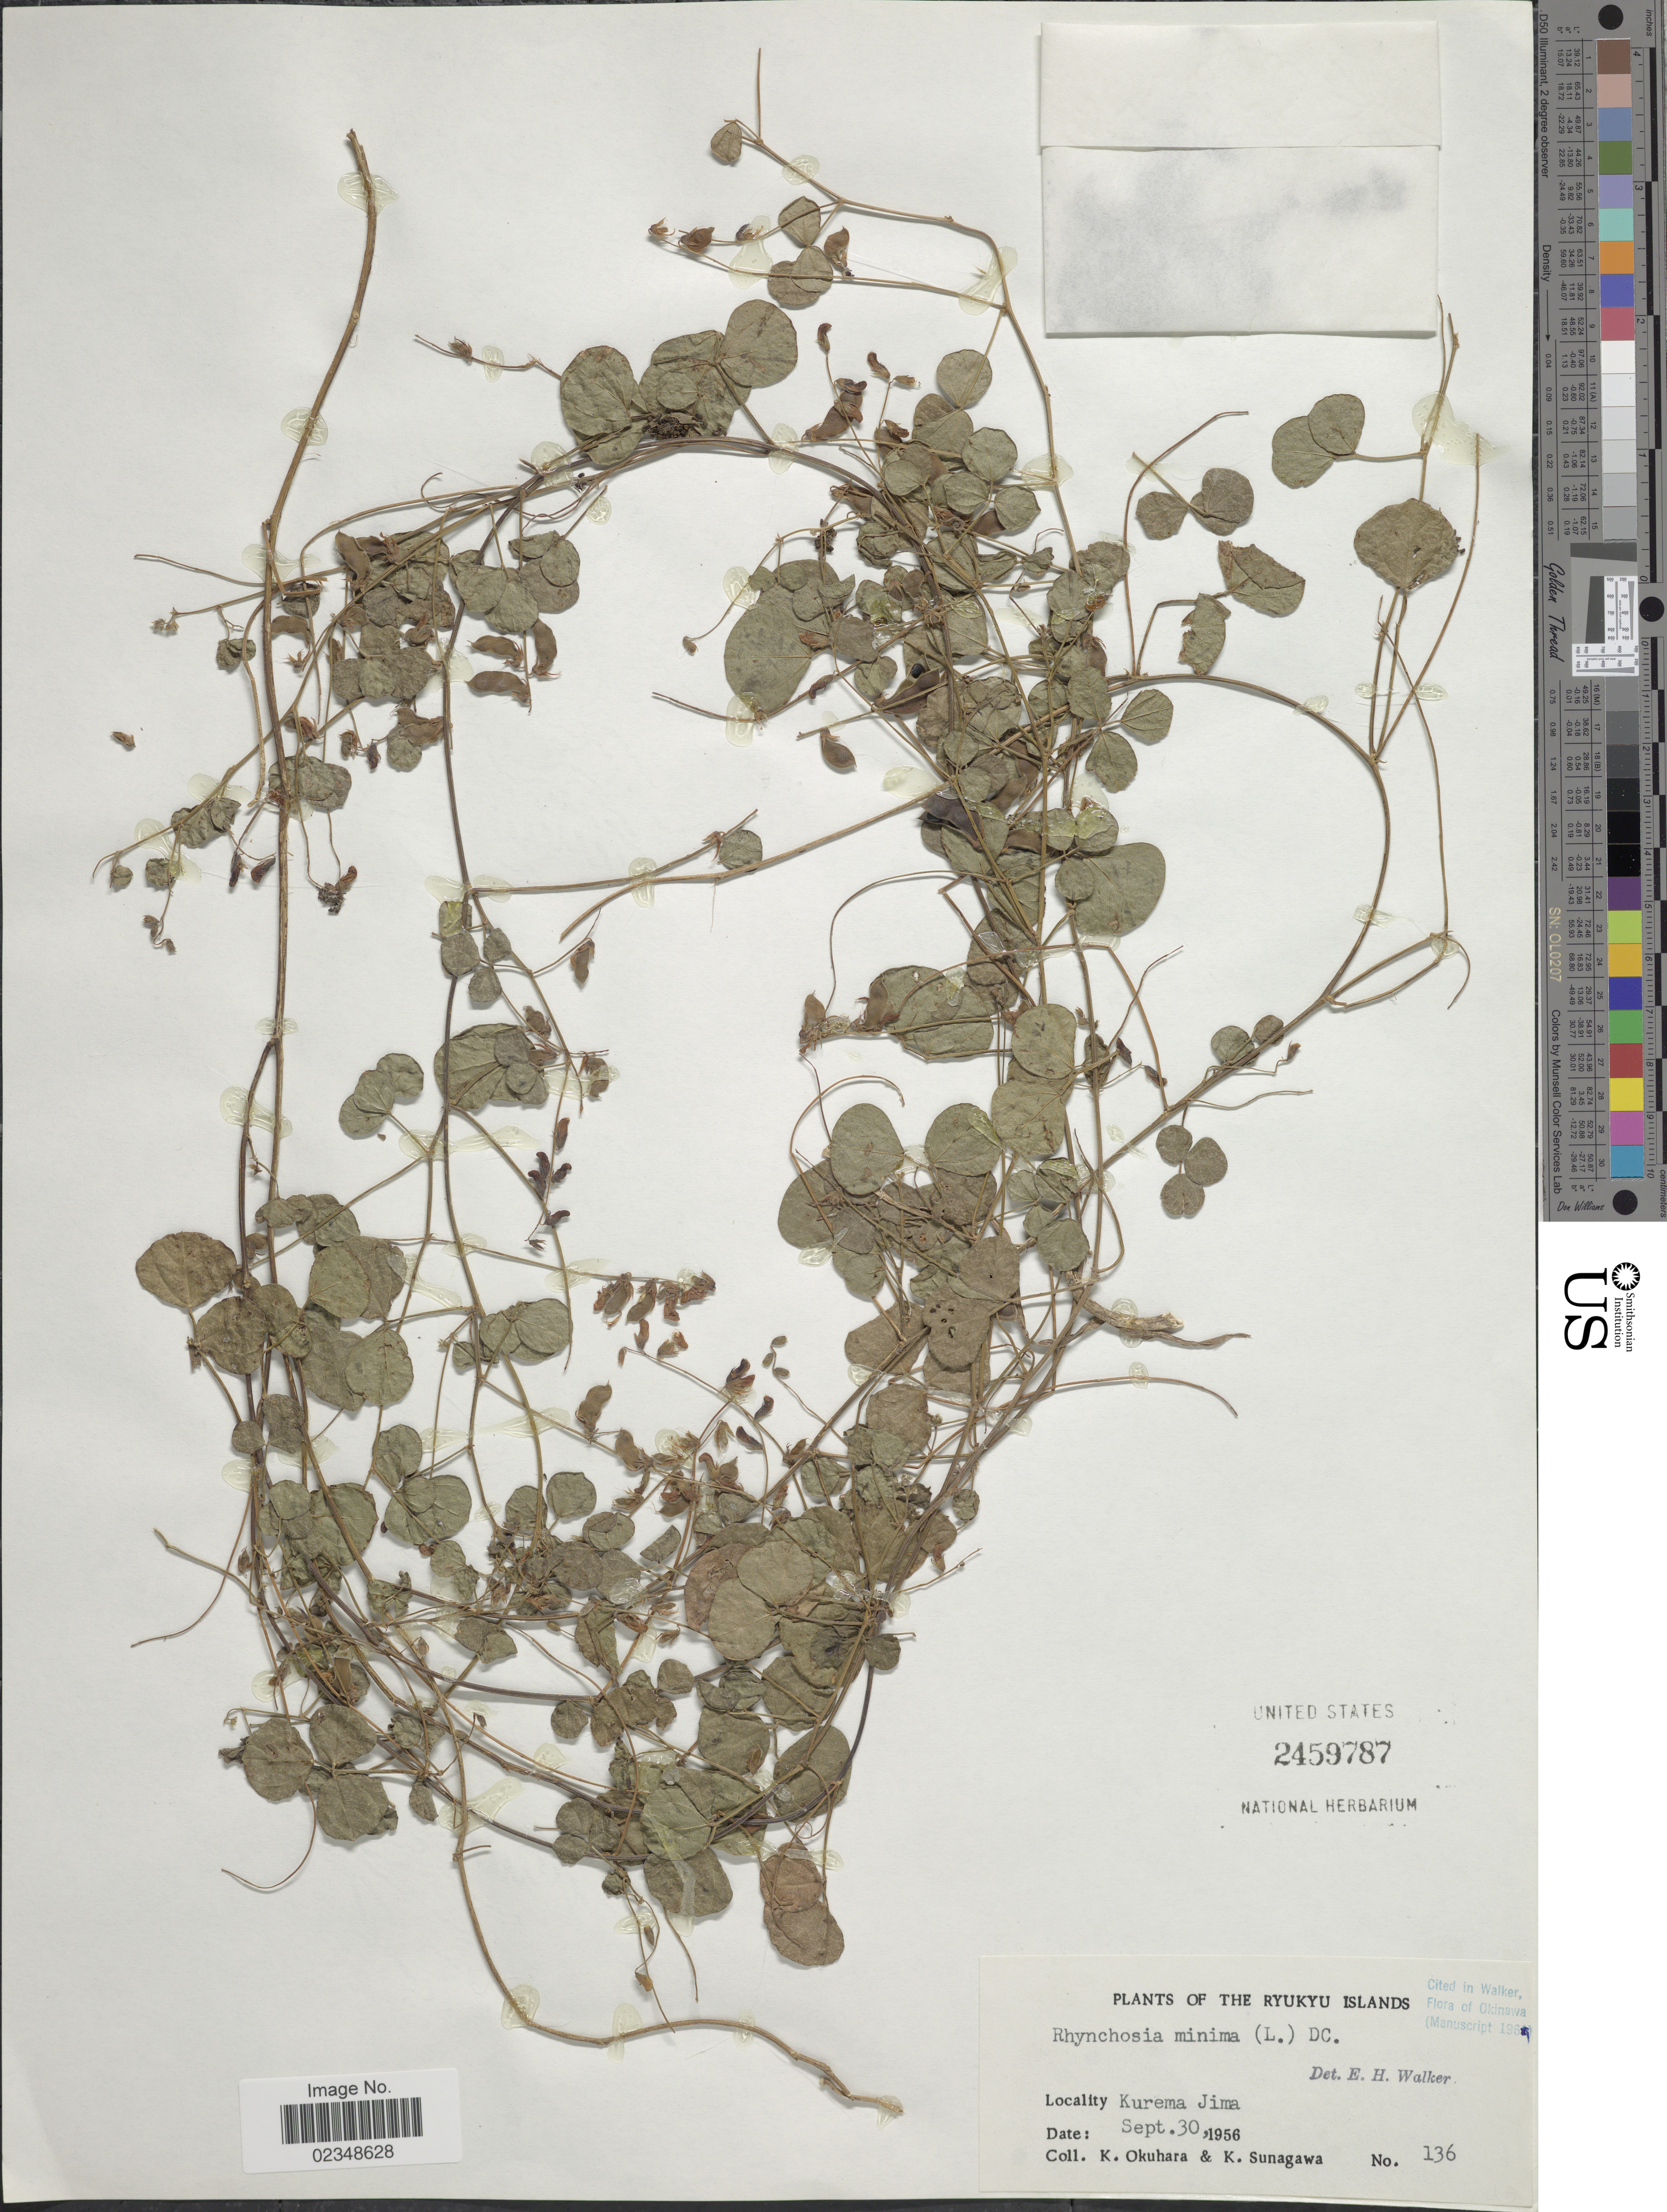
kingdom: Plantae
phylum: Tracheophyta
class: Magnoliopsida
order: Fabales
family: Fabaceae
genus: Rhynchosia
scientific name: Rhynchosia minima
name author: (L.) DC.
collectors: K. Okuhara & K. Sunagawa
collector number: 136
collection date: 1956-09-30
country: Japan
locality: The Ryukyu Islands, Kurema Jima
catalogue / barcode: US 2459787